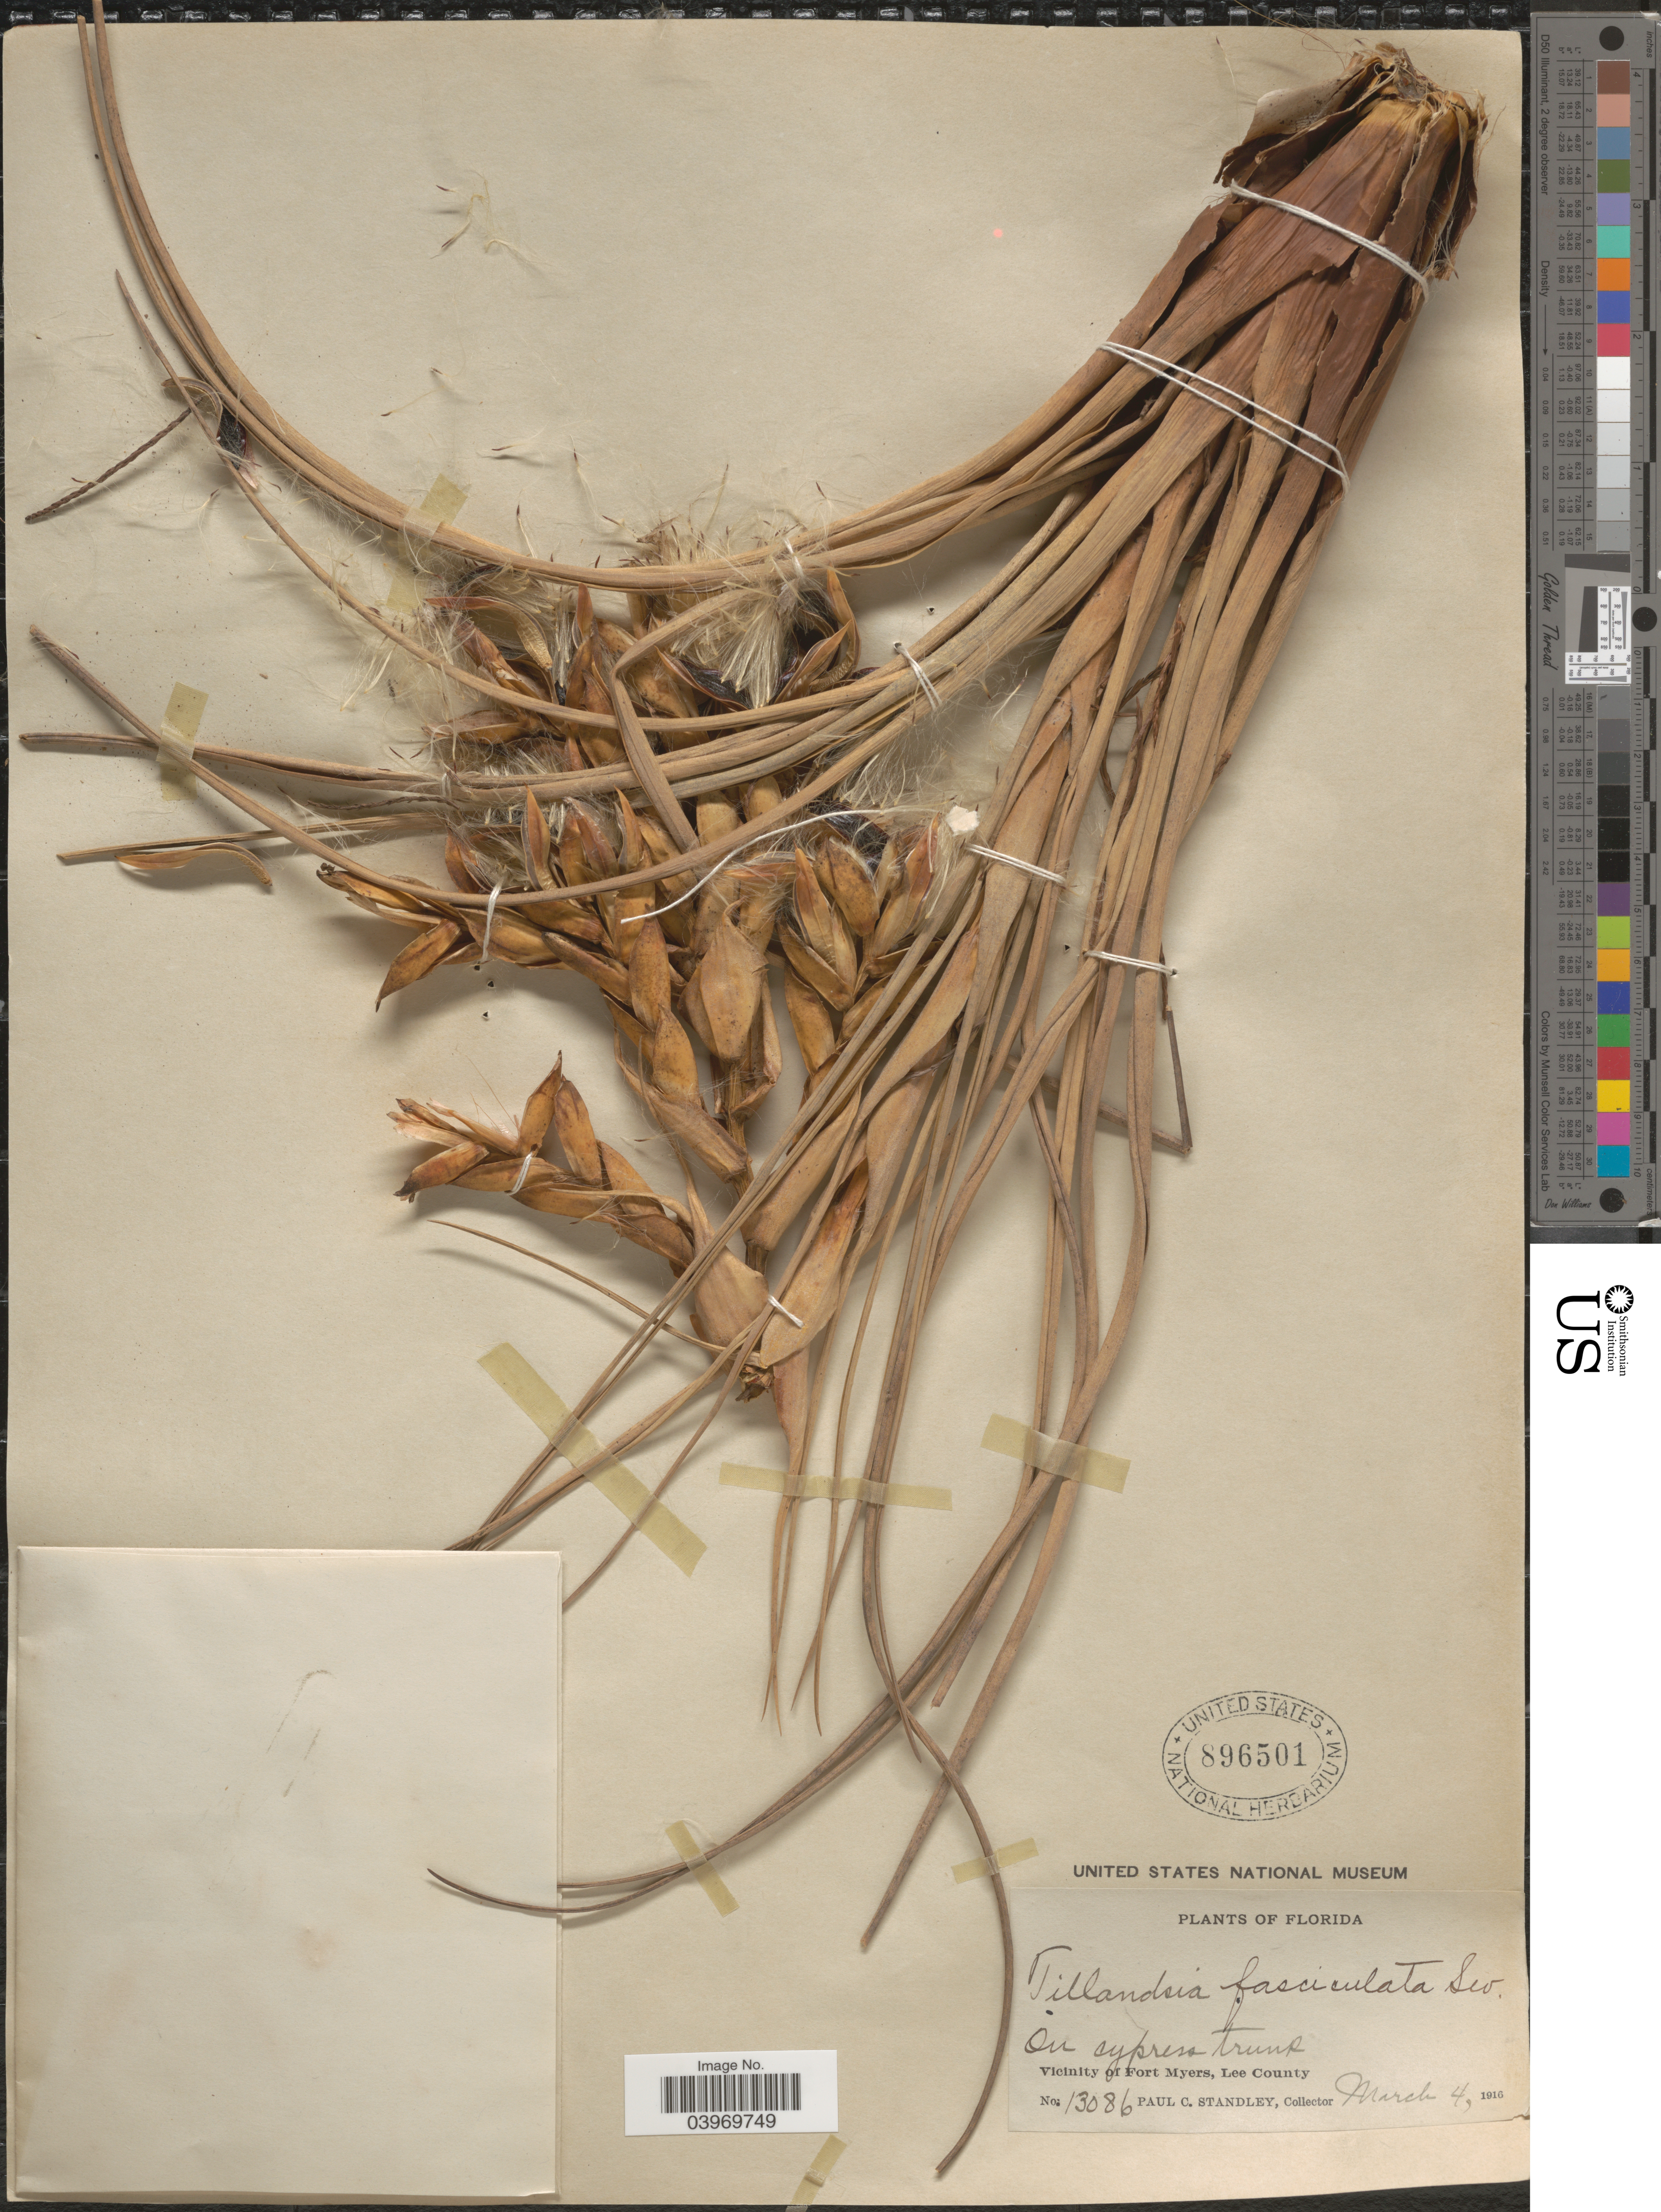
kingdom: Plantae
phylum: Tracheophyta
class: Liliopsida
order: Poales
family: Bromeliaceae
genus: Tillandsia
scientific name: Tillandsia fasciculata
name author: Sw.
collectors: P. C. Standley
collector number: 13086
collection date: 1916-03-04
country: United States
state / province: Florida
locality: Vicinity of Fort Myers, Lee County.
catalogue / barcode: US 896501